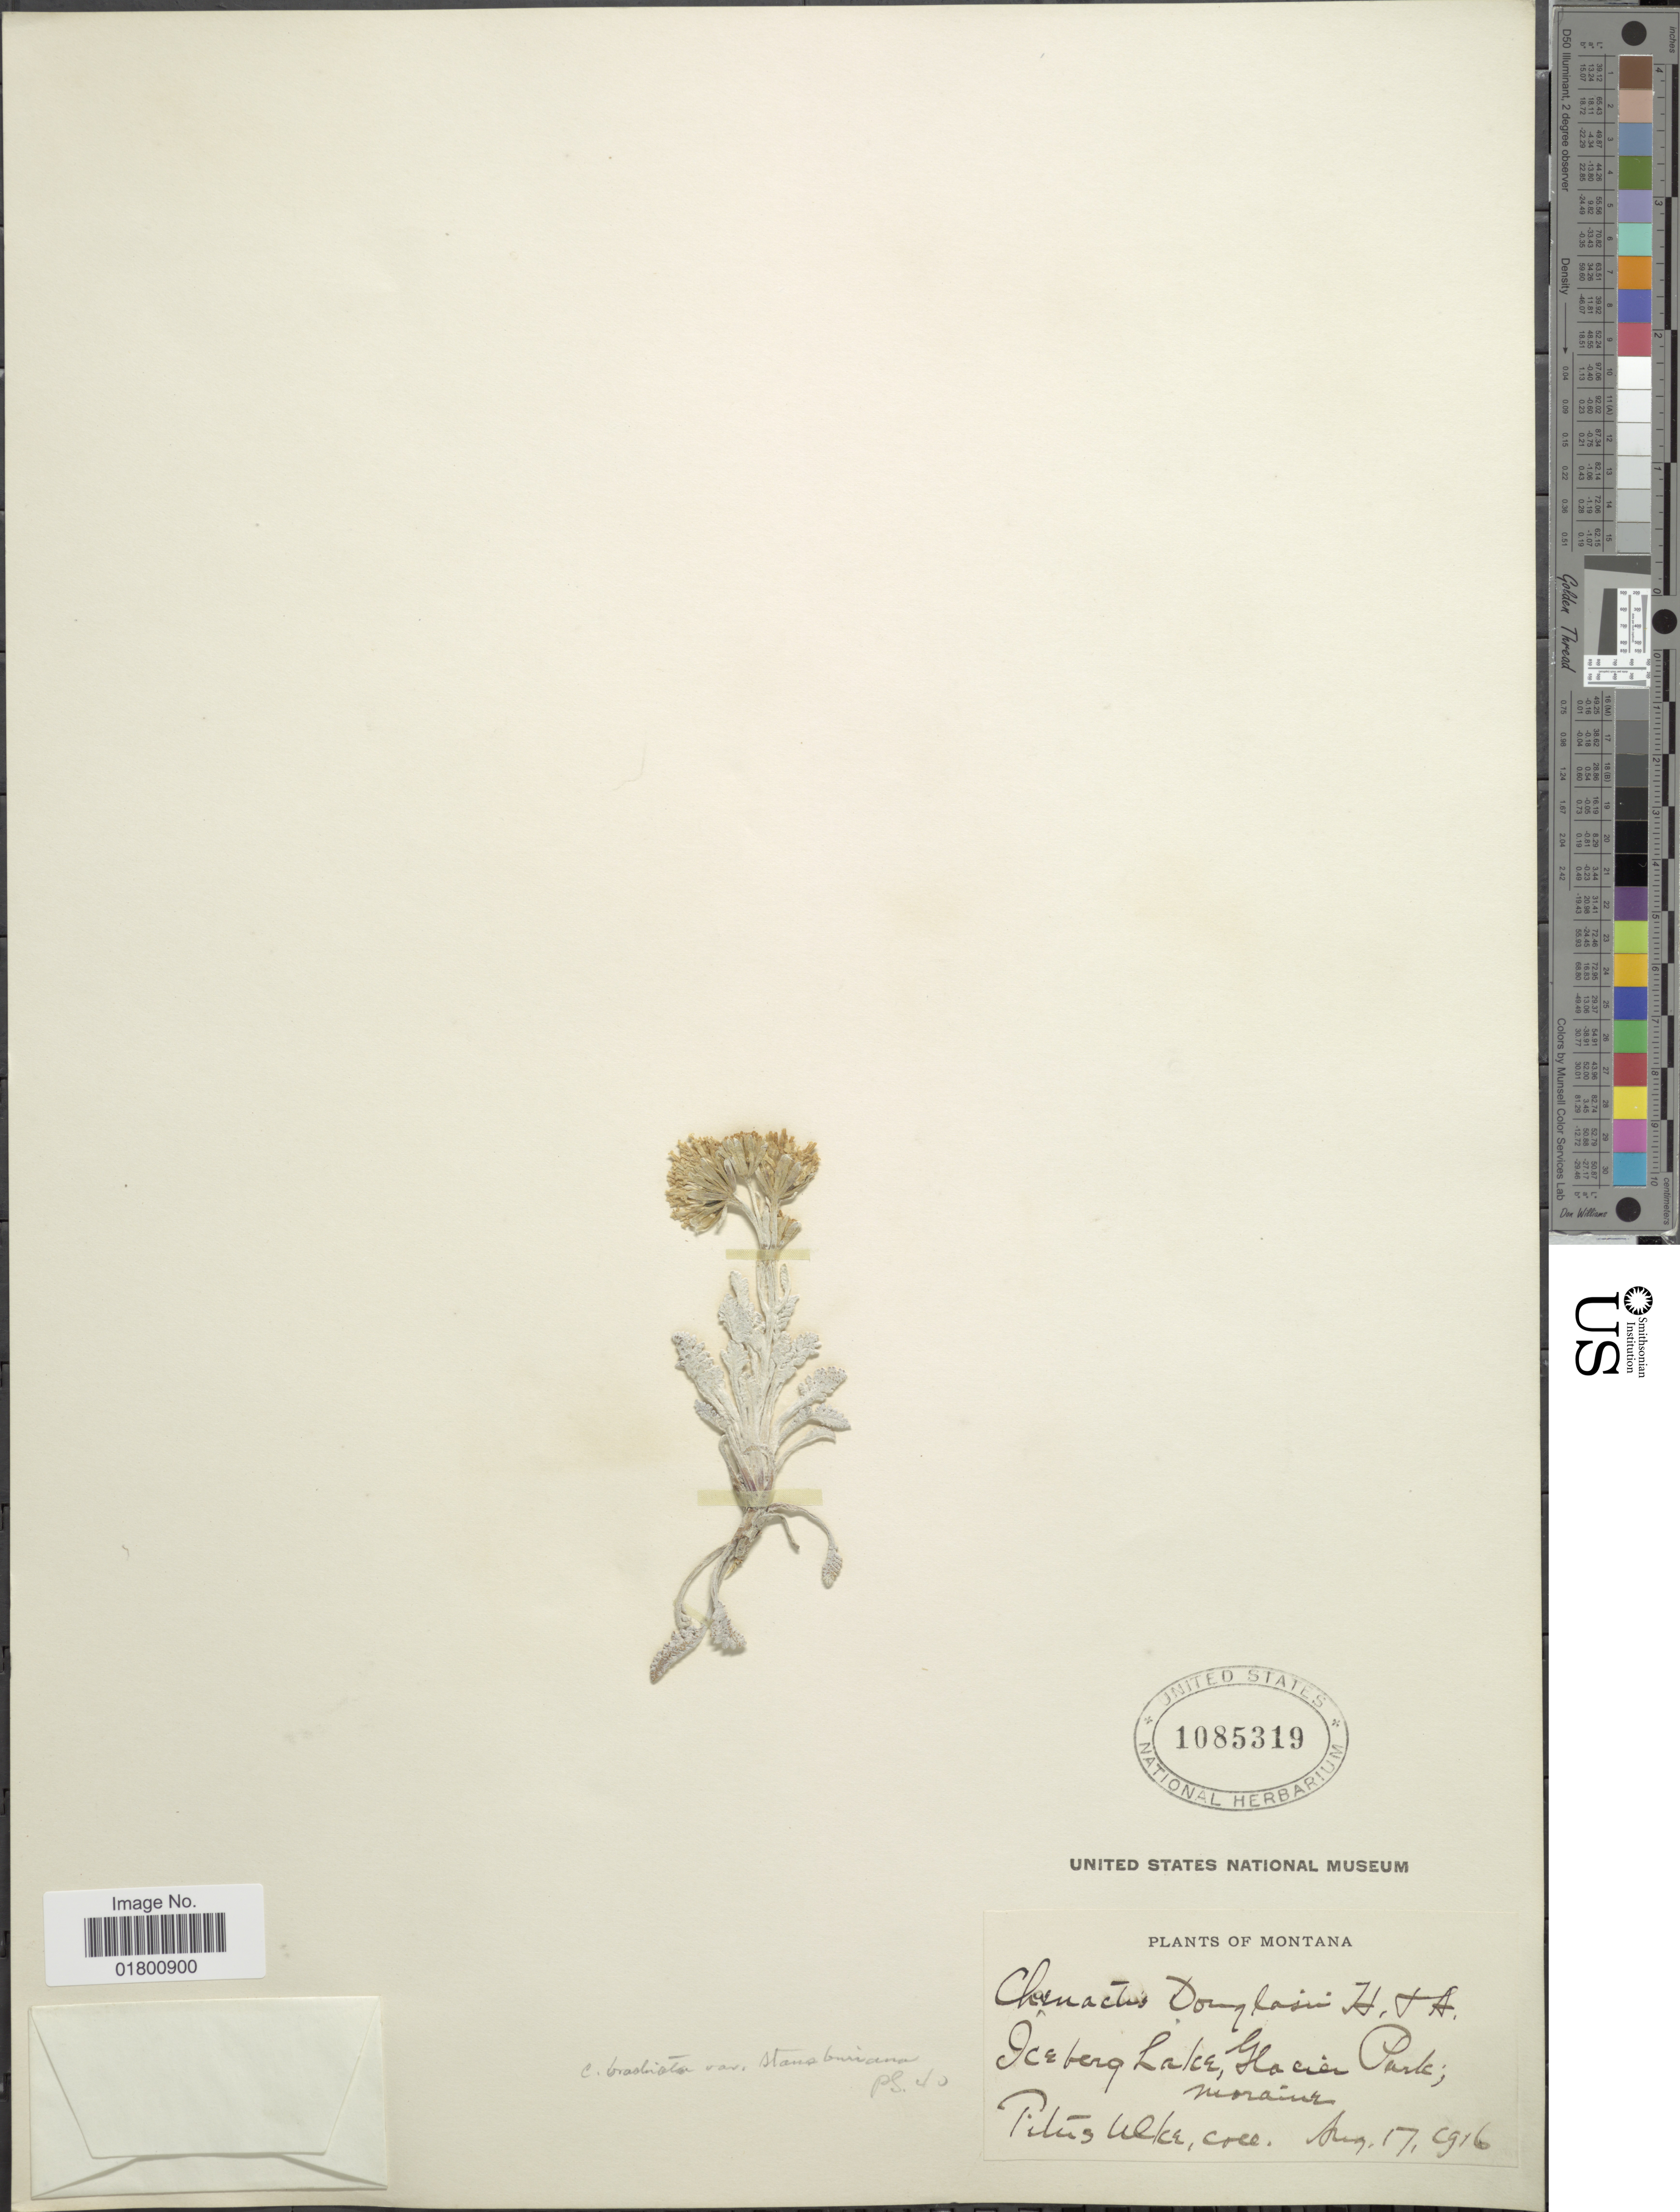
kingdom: Plantae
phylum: Tracheophyta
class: Magnoliopsida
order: Asterales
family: Asteraceae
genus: Chaenactis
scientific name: Chaenactis brachiata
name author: Greene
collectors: T. Ulke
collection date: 1916-08-17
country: United States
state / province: Montana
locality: Iceberg Lake, Glacier Park; moraine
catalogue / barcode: US 1085319